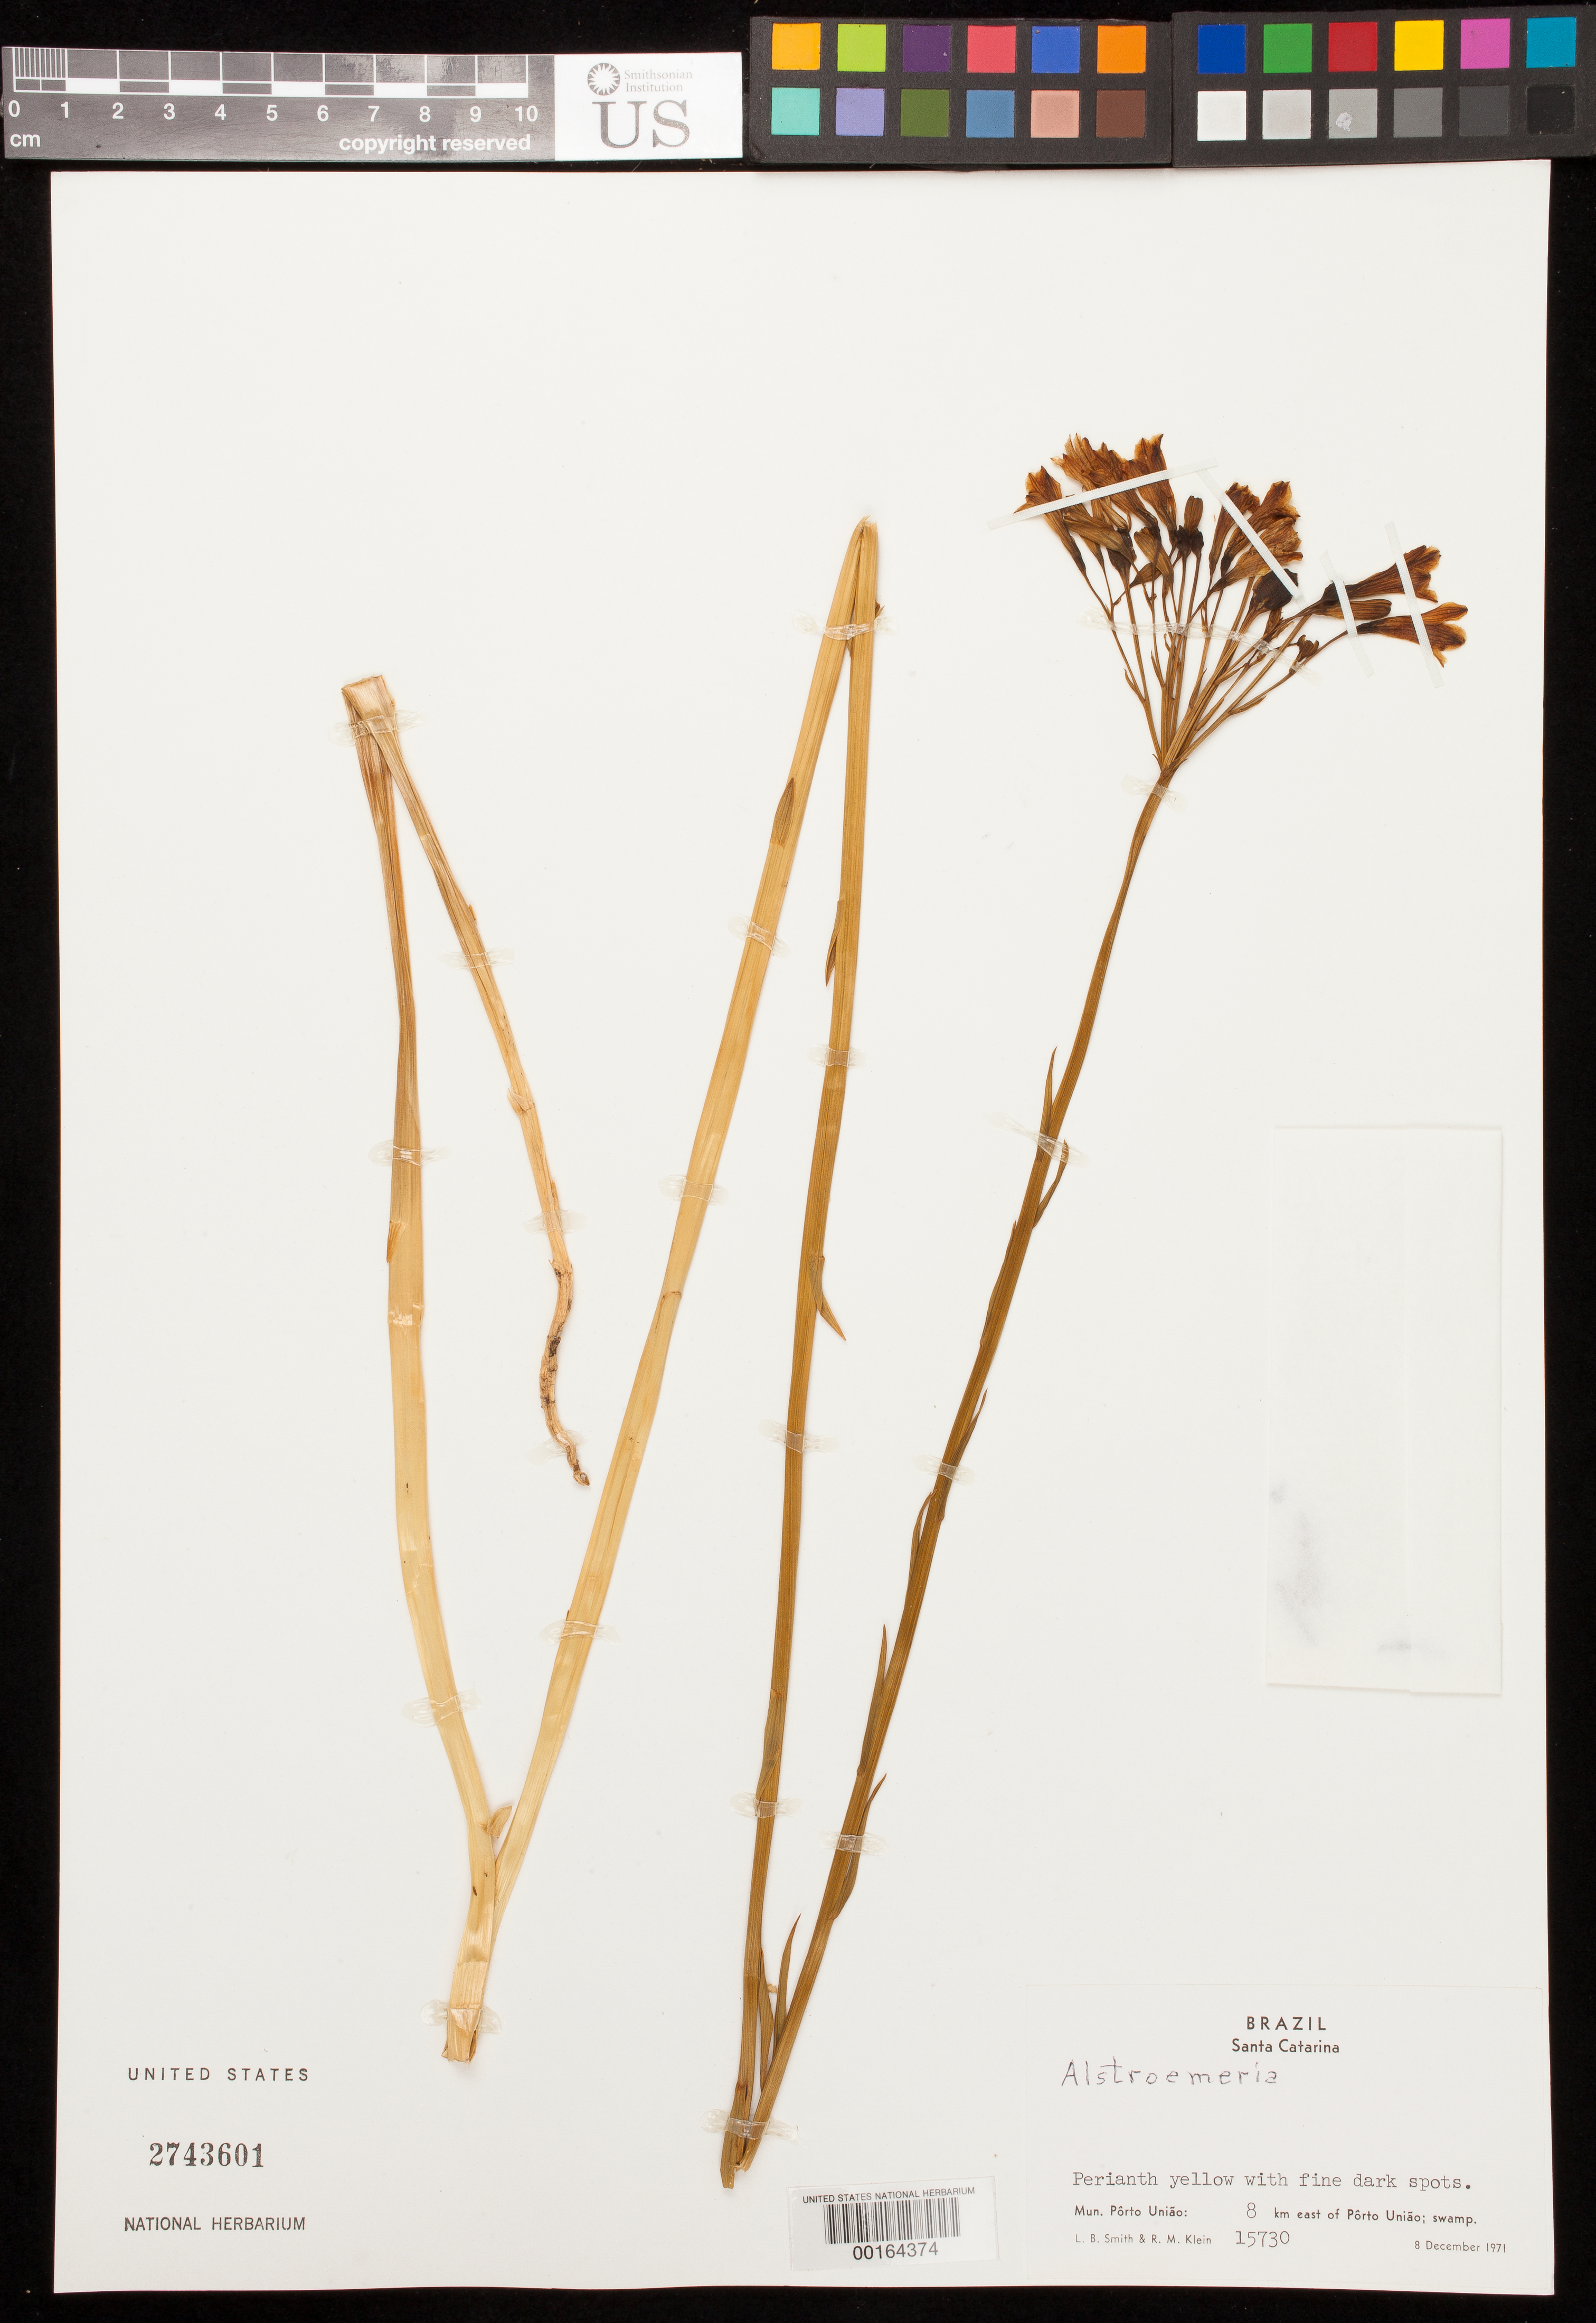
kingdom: Plantae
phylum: Tracheophyta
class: Liliopsida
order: Liliales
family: Alstroemeriaceae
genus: Alstroemeria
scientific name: Alstroemeria sp.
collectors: L. Smith & R. M. Klein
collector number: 15730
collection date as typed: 08 Dec 1971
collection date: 1971-12-08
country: Brazil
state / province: Santa Catarina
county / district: Pôrto União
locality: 8 km e of porto uniao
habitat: Swamp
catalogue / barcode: US 2743601